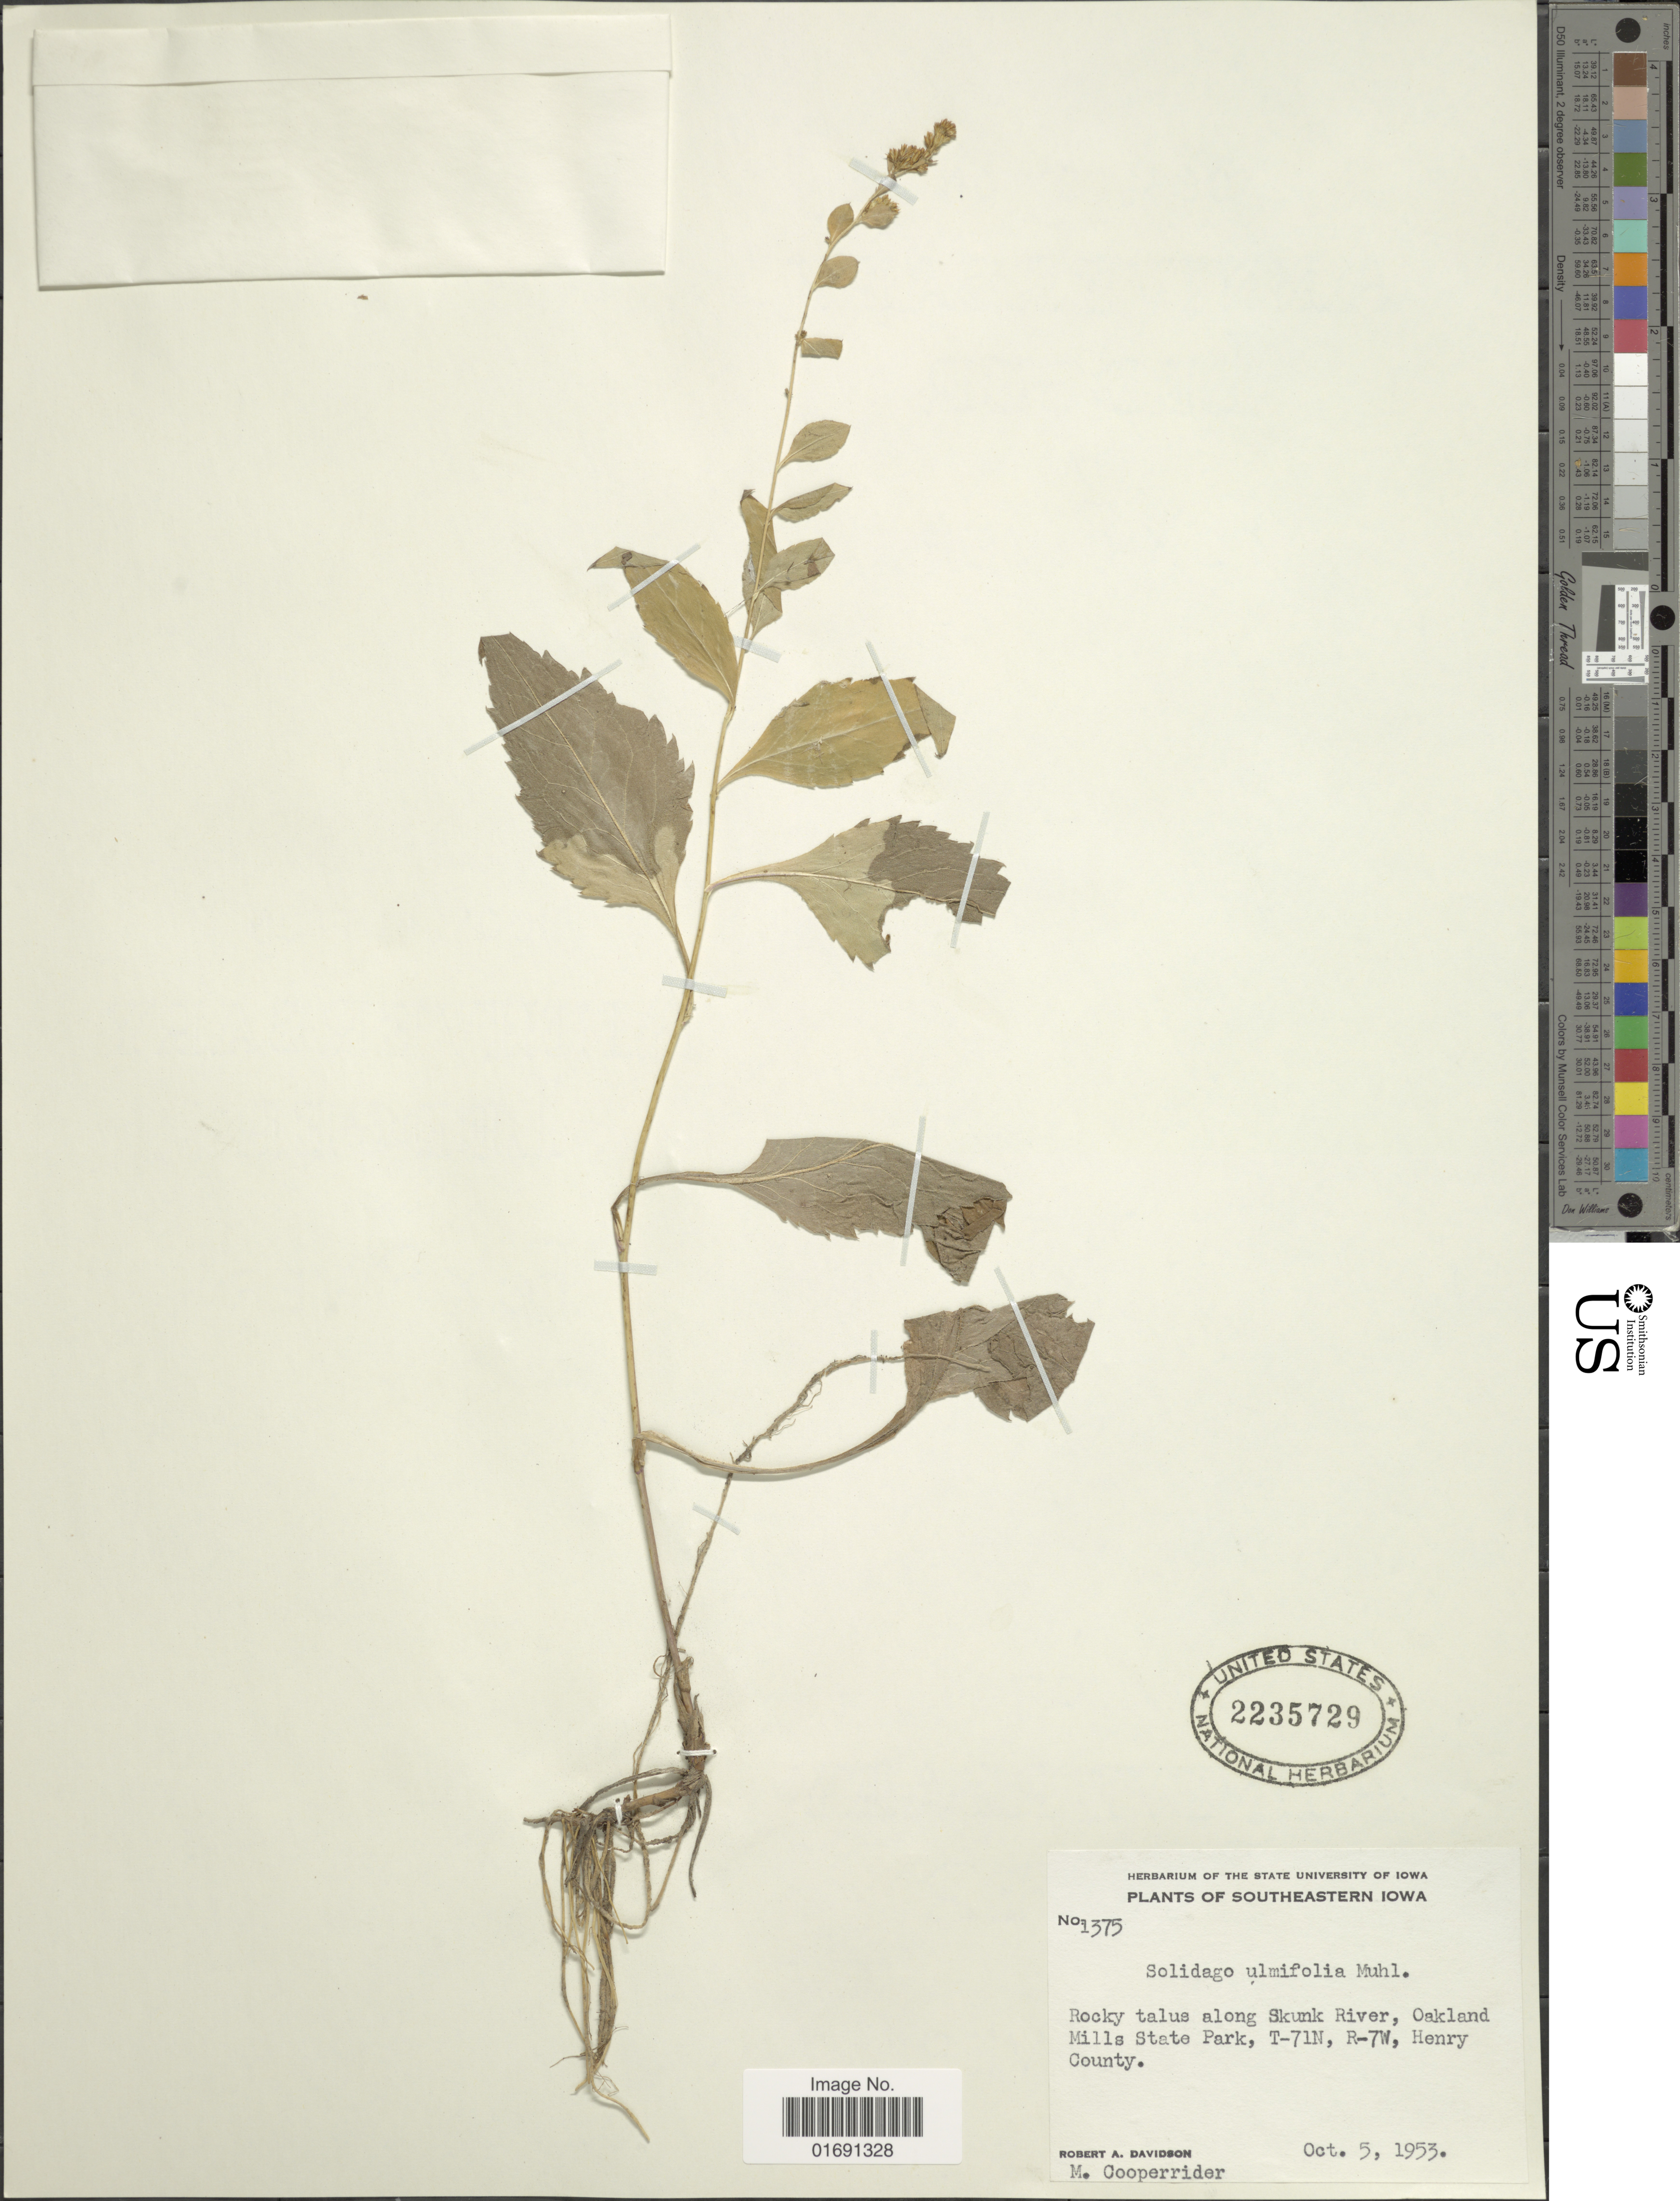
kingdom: Plantae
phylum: Tracheophyta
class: Magnoliopsida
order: Asterales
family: Asteraceae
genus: Solidago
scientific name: Solidago ulmifolia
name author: Muhl. ex Willd.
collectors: R. A. Davidson & M. Cooperrider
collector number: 1375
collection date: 1953-10-05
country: United States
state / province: Iowa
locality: Southeastern Iowa, rocky talus along Skunk River, Oakland Mills State Park, T-71N, R-7W, Henry County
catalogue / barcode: US 2235729